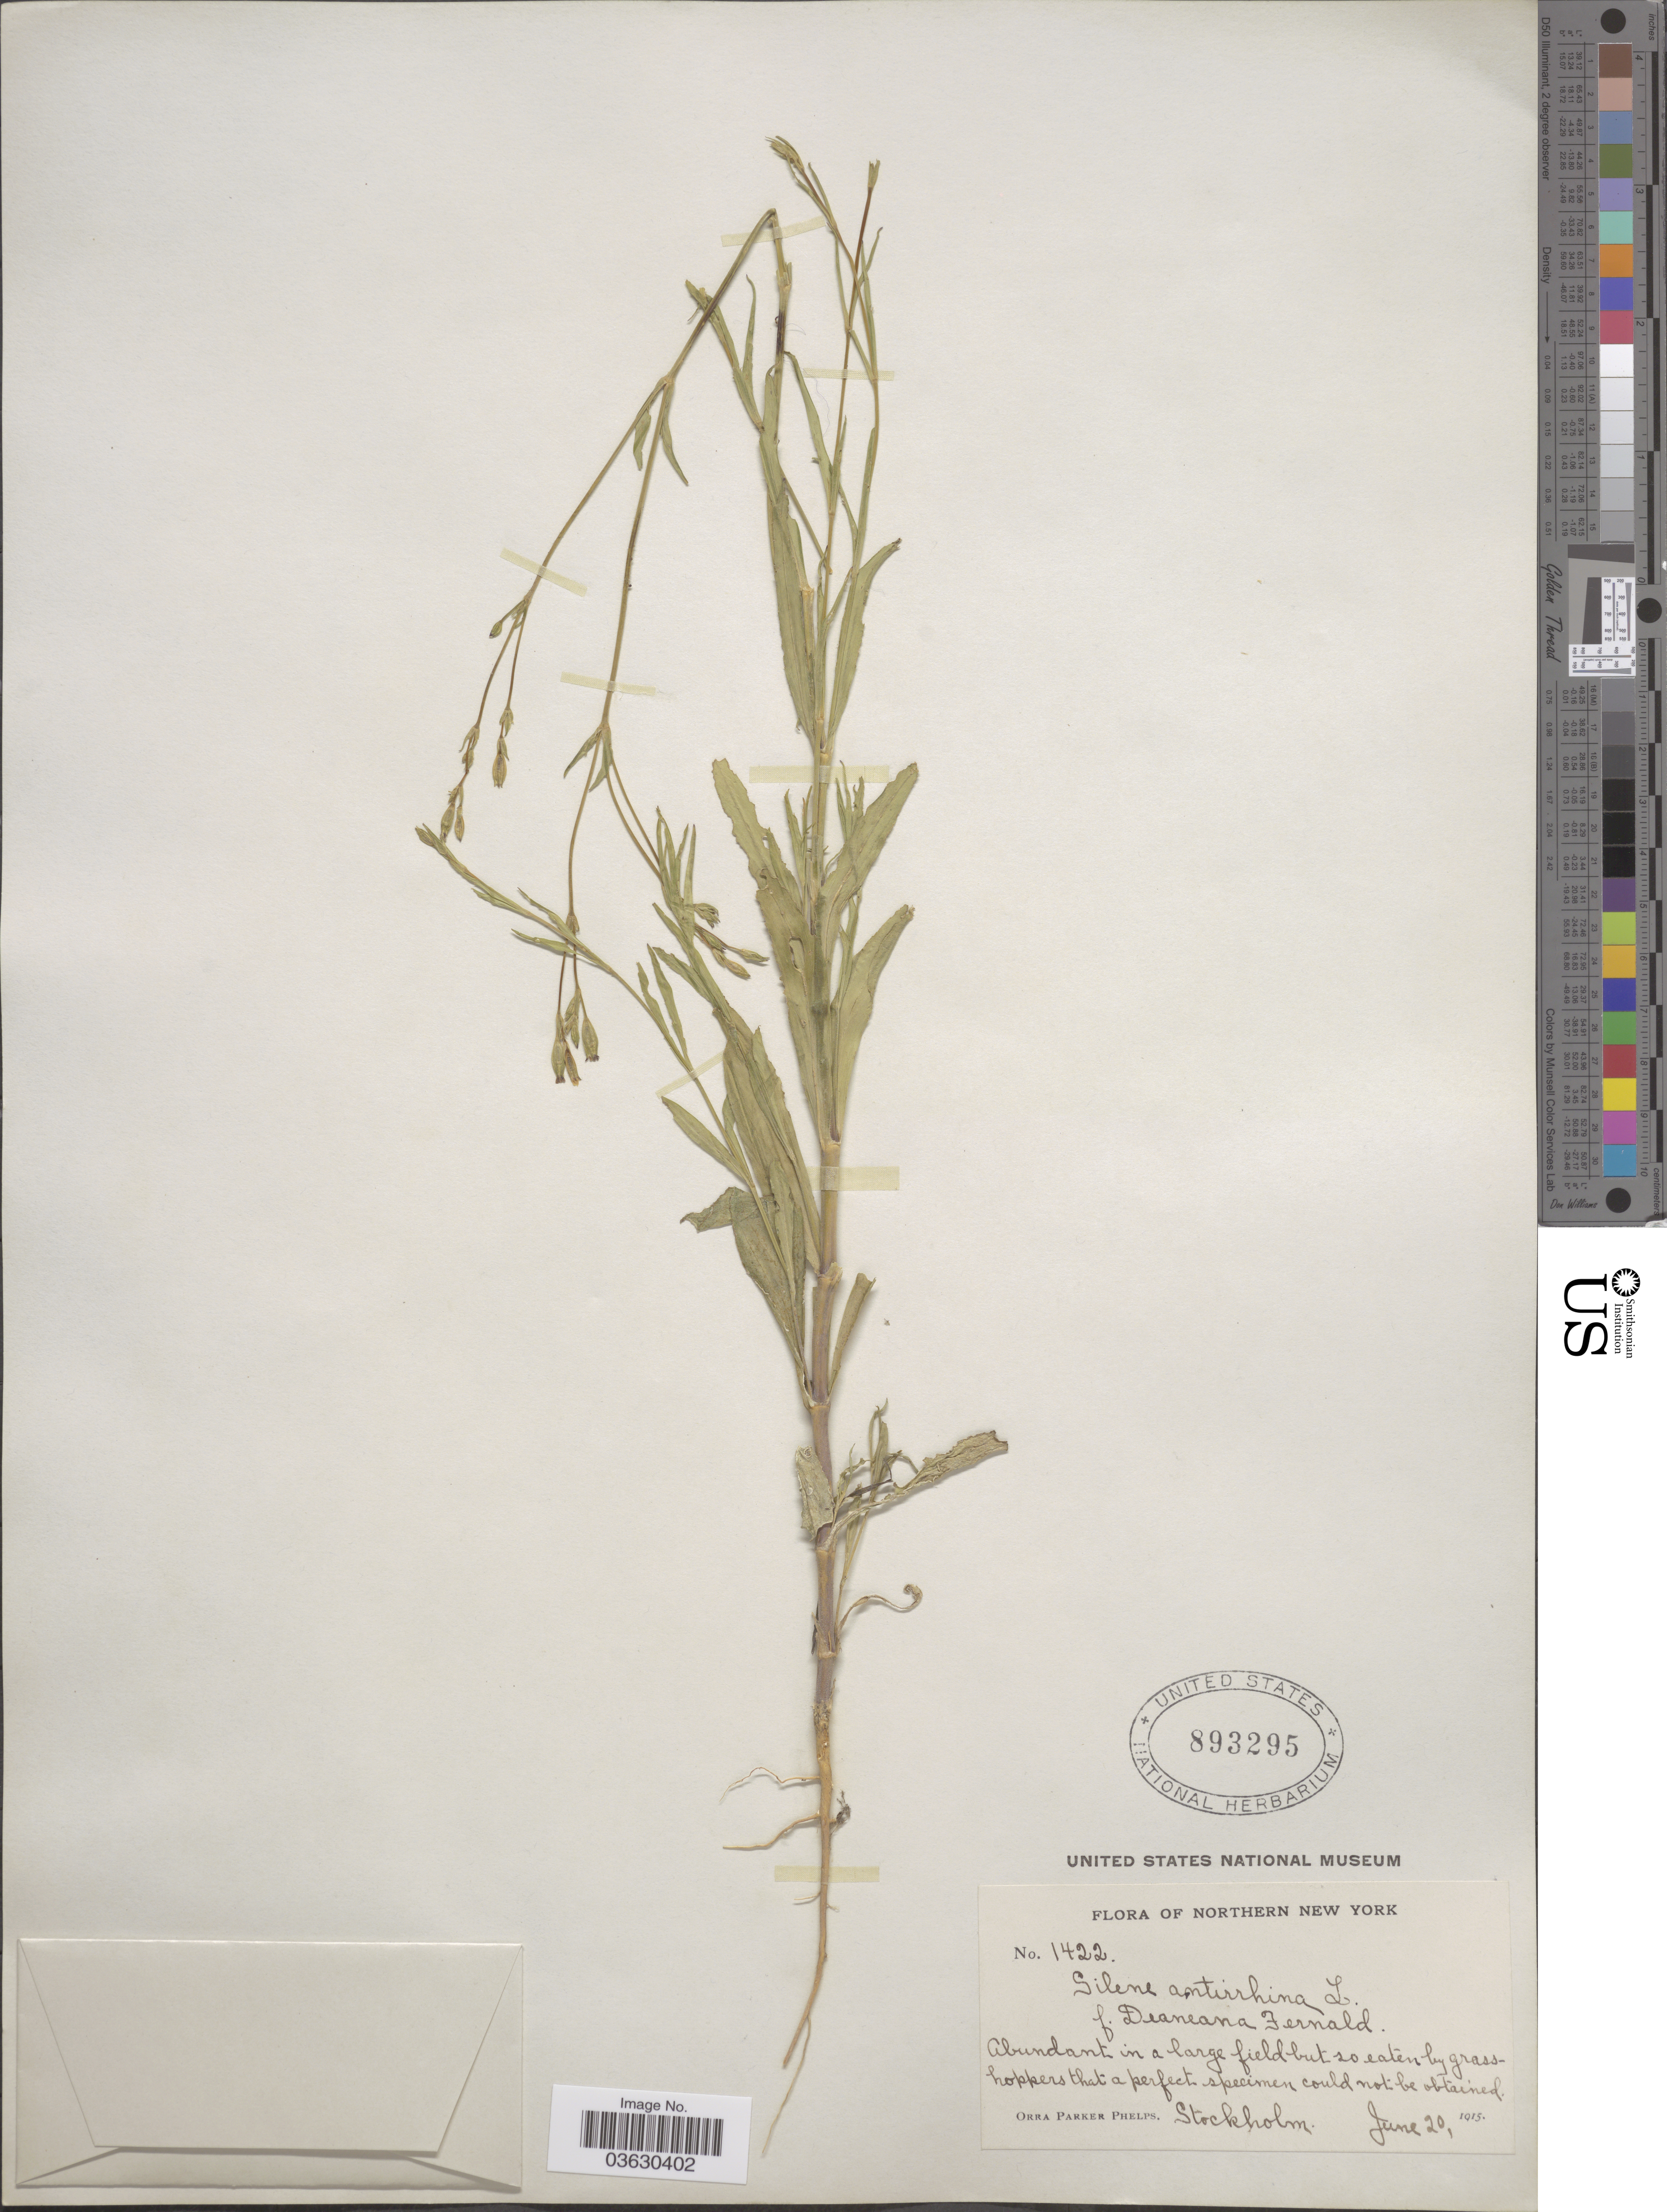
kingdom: Plantae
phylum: Tracheophyta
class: Magnoliopsida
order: Caryophyllales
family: Caryophyllaceae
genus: Silene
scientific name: Silene antirrhina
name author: L.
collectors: O. P. Phelps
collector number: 1422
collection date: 1915-06-20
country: United States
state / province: New York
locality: Northern New York. Stockholm.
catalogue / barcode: US 893295